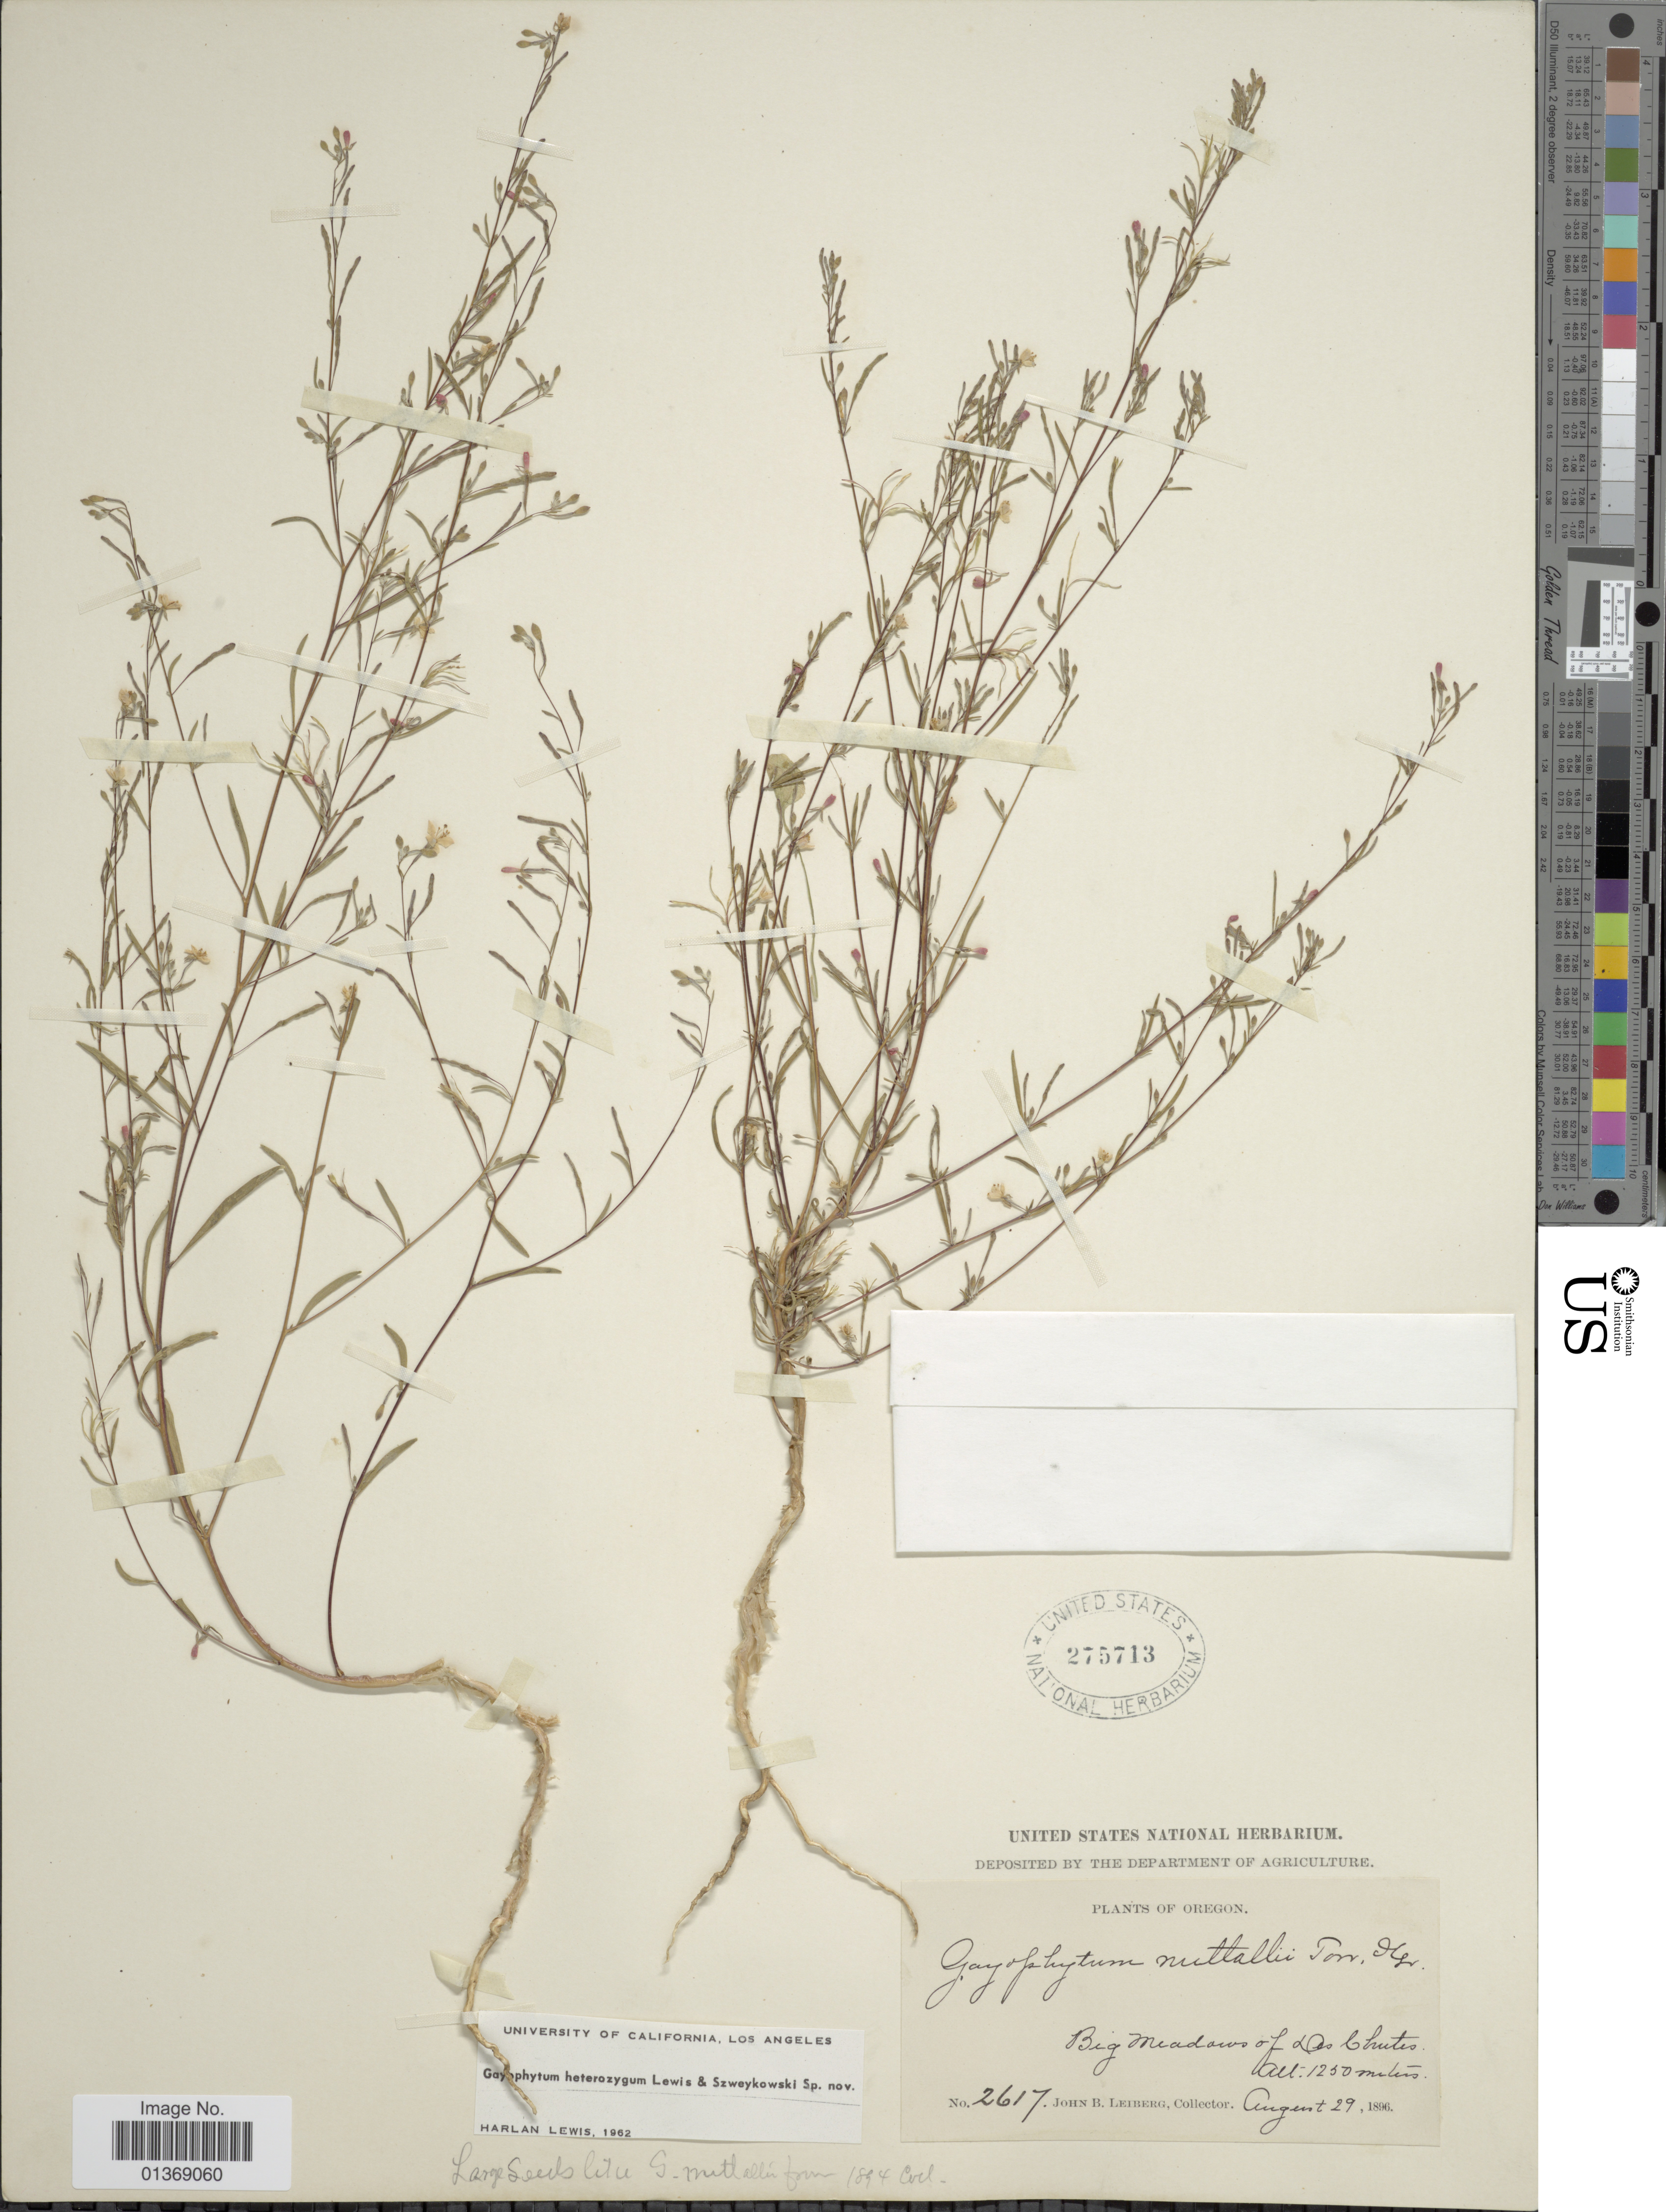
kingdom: Plantae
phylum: Tracheophyta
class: Magnoliopsida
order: Myrtales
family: Onagraceae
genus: Gayophytum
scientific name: Gayophytum heterozygum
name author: F. H. Lewis & Szweyk.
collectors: J. B. Leiberg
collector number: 2617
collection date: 1896-08-29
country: United States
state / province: Oregon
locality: Big Meadows of Los Chutes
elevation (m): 1250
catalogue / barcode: US 275713